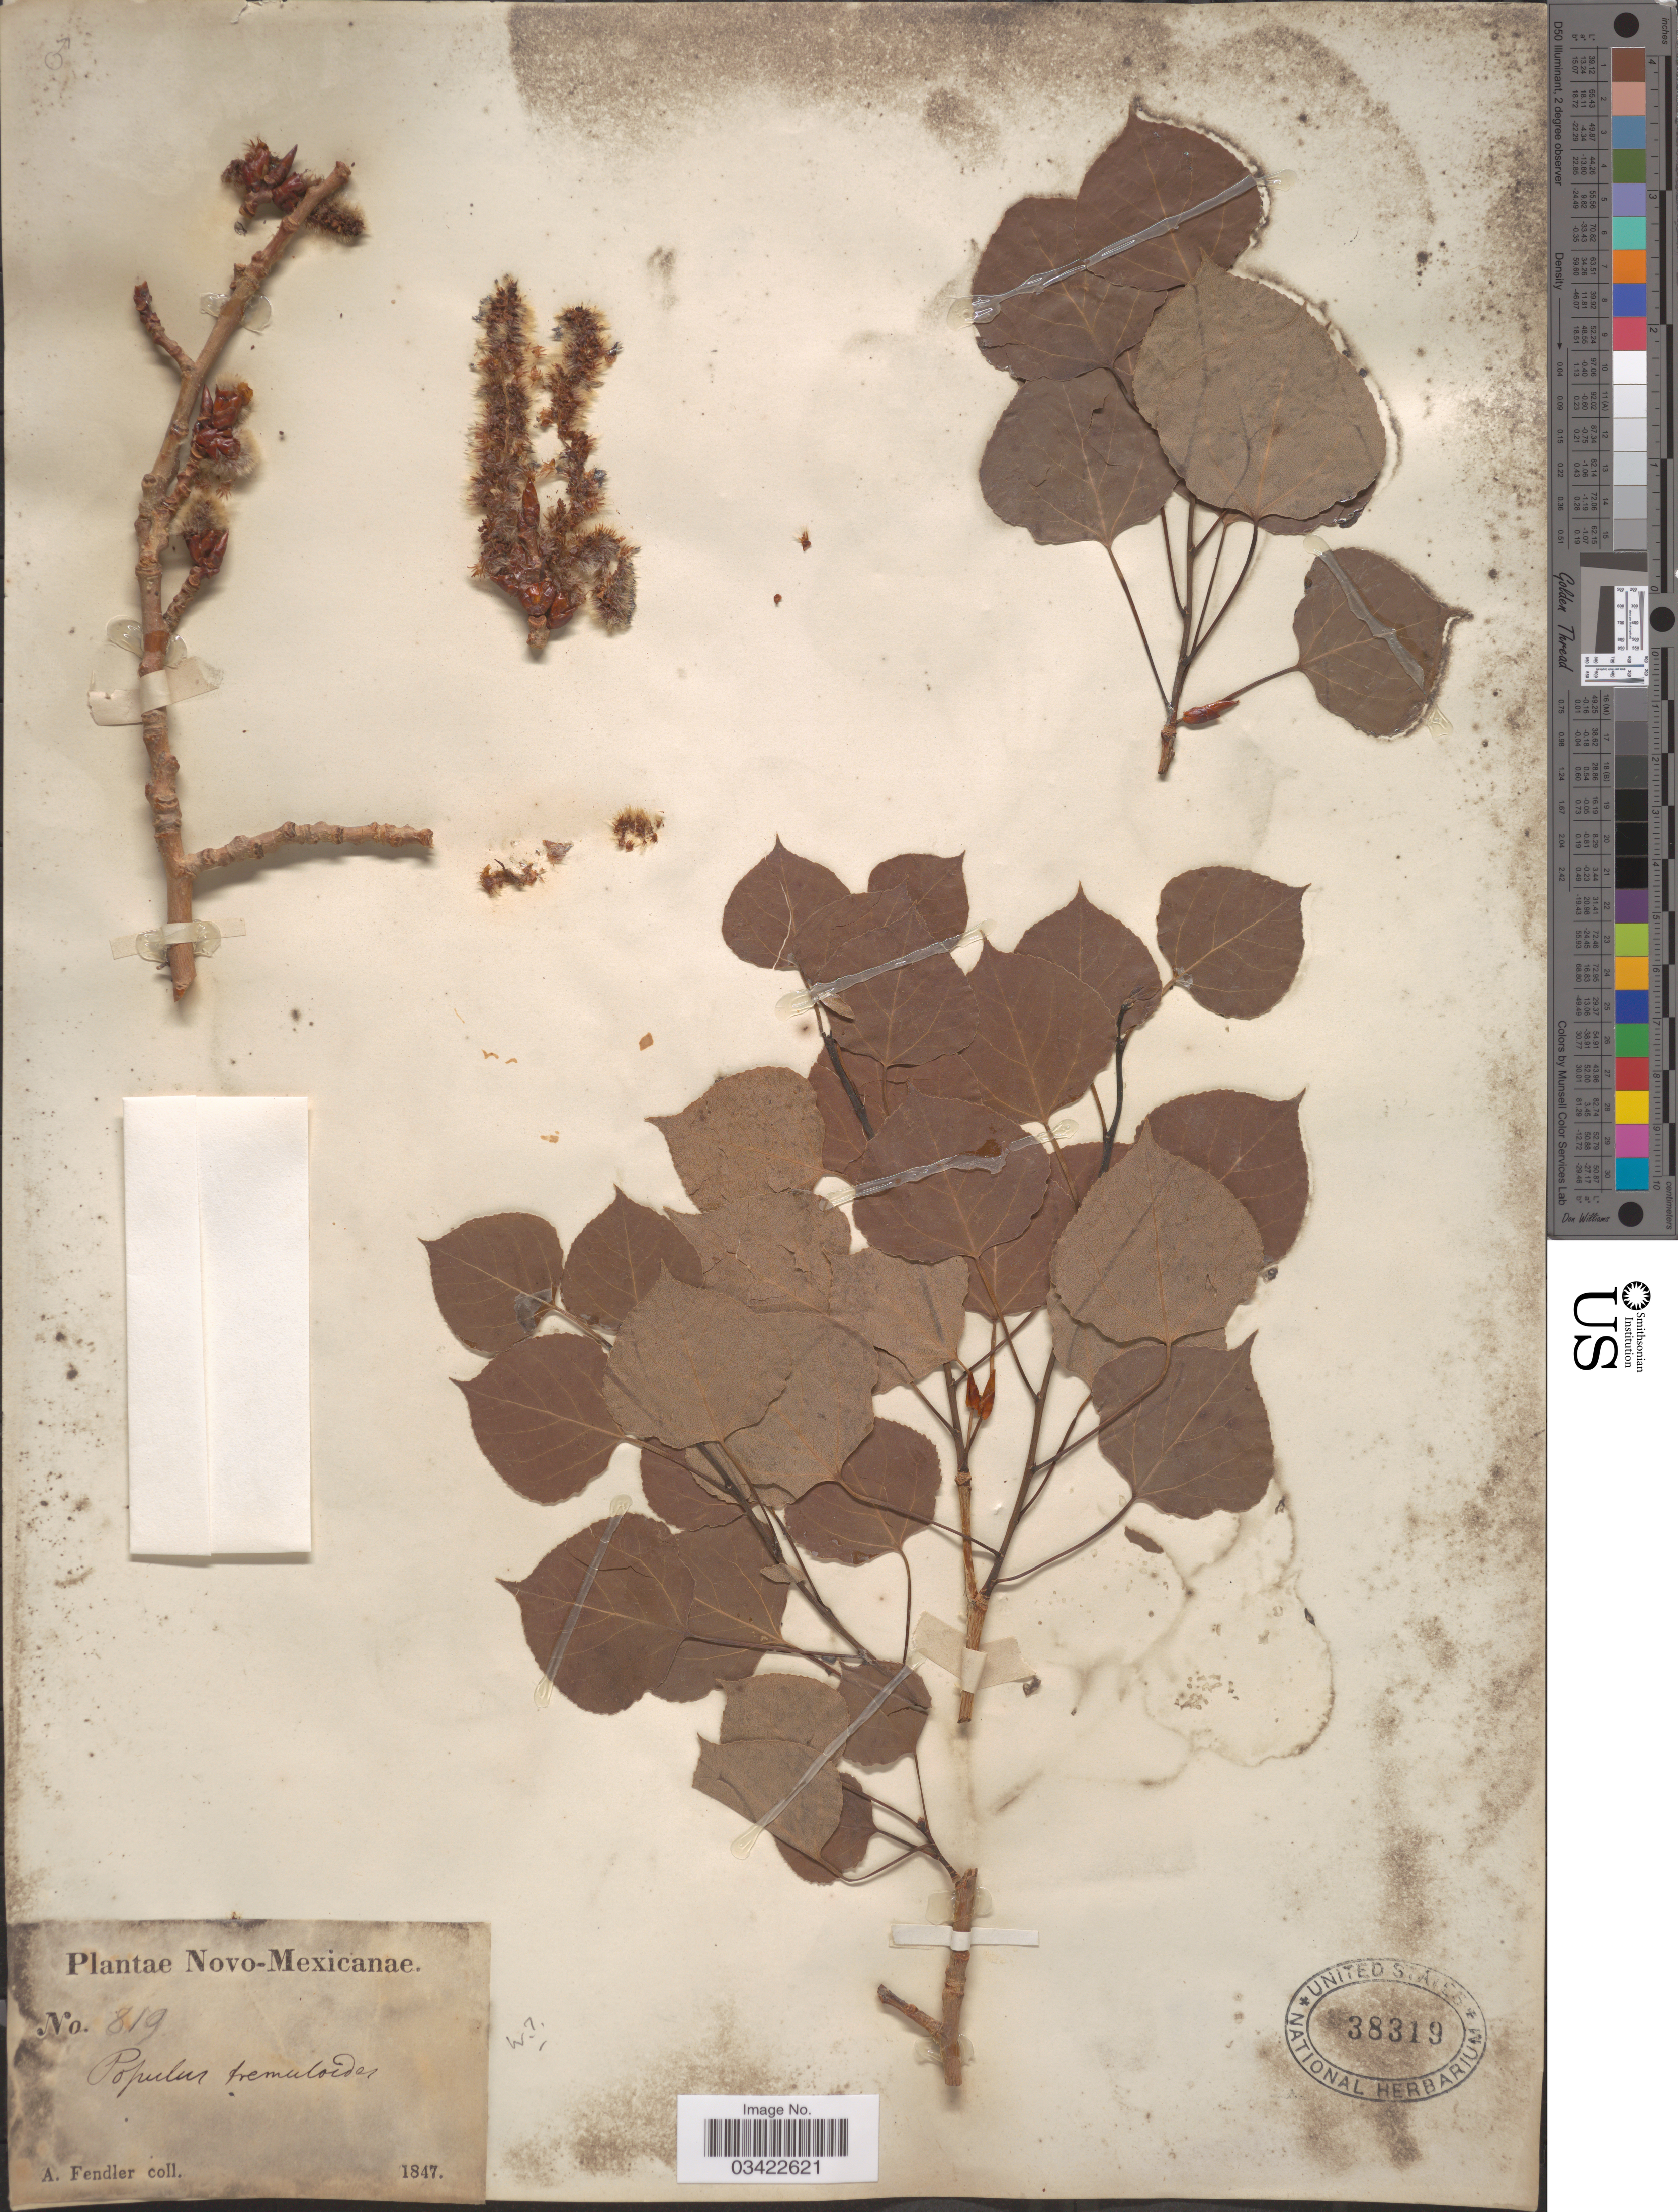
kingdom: Plantae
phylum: Tracheophyta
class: Magnoliopsida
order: Malpighiales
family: Salicaceae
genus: Populus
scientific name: Populus tremuloides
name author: Michx.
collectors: A. Fendler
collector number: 819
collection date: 1847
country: United States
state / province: New Mexico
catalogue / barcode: US 38319